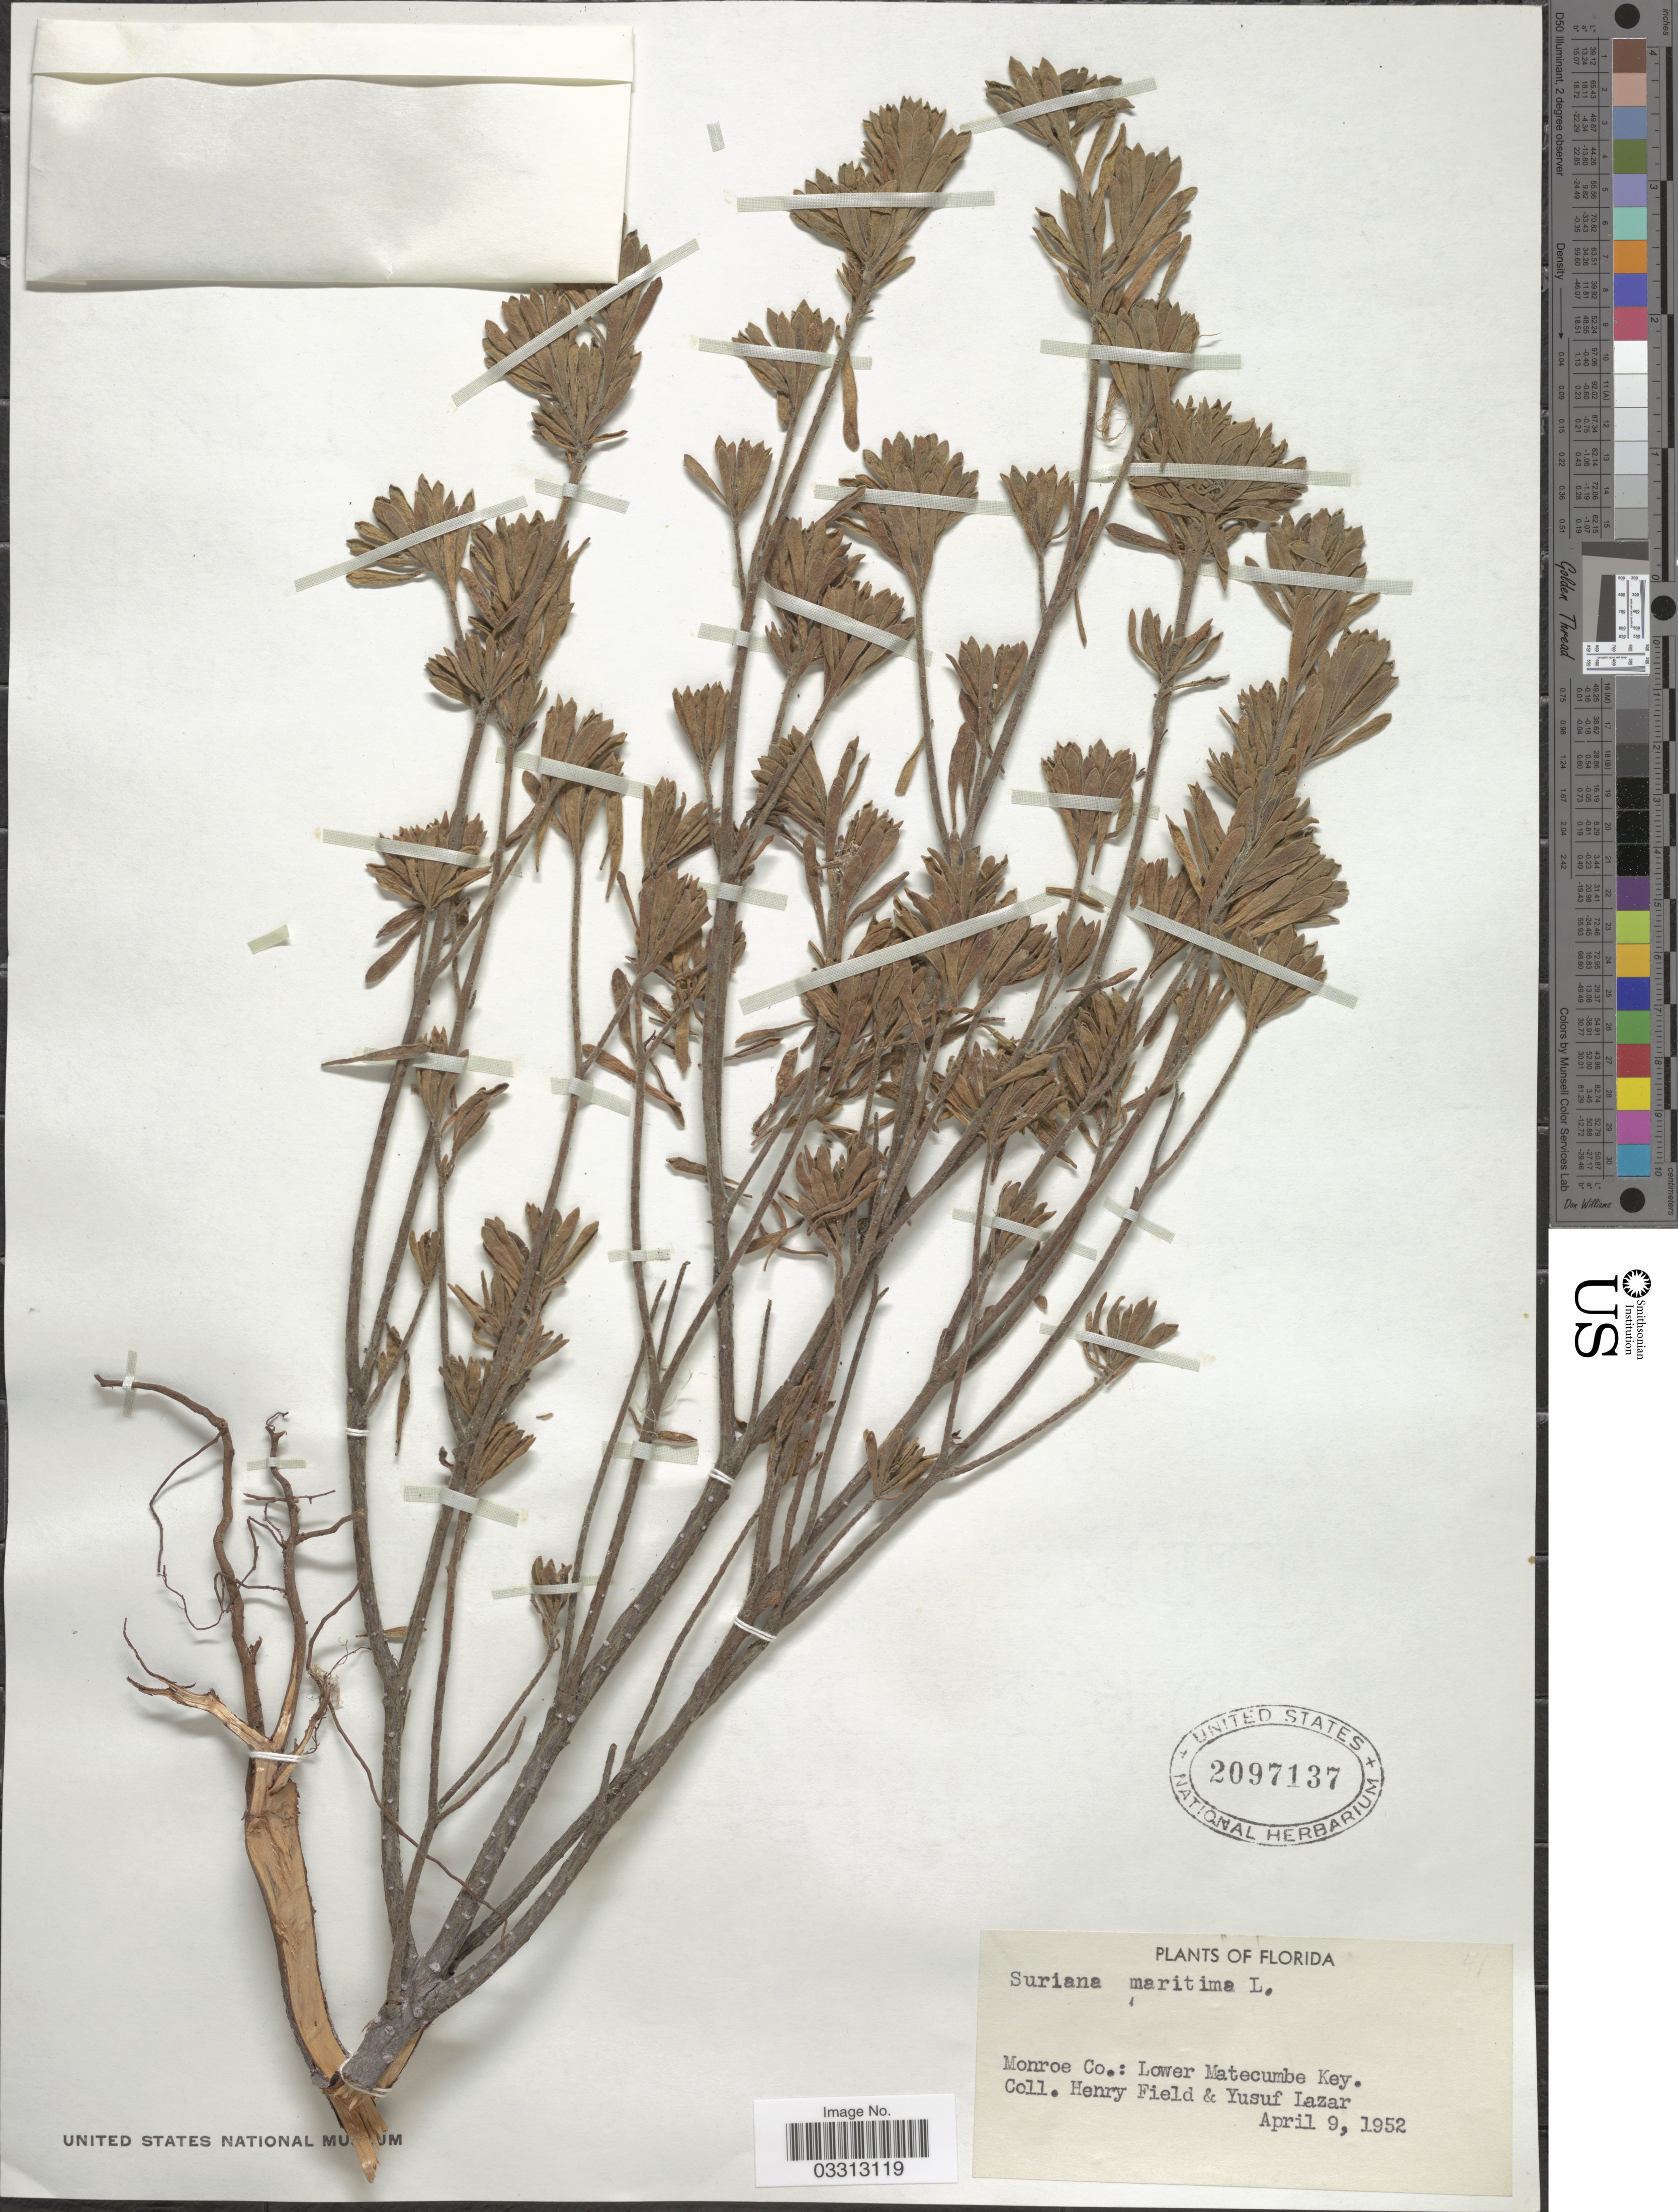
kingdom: Plantae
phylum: Tracheophyta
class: Magnoliopsida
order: Fabales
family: Surianaceae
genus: Suriana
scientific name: Suriana maritima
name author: L.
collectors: H. Field & Y. Lazar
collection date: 1952-04-09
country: United States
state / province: Florida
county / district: Monroe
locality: Monroe Co.: Lower Matecumbe Key.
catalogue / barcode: US 2097137